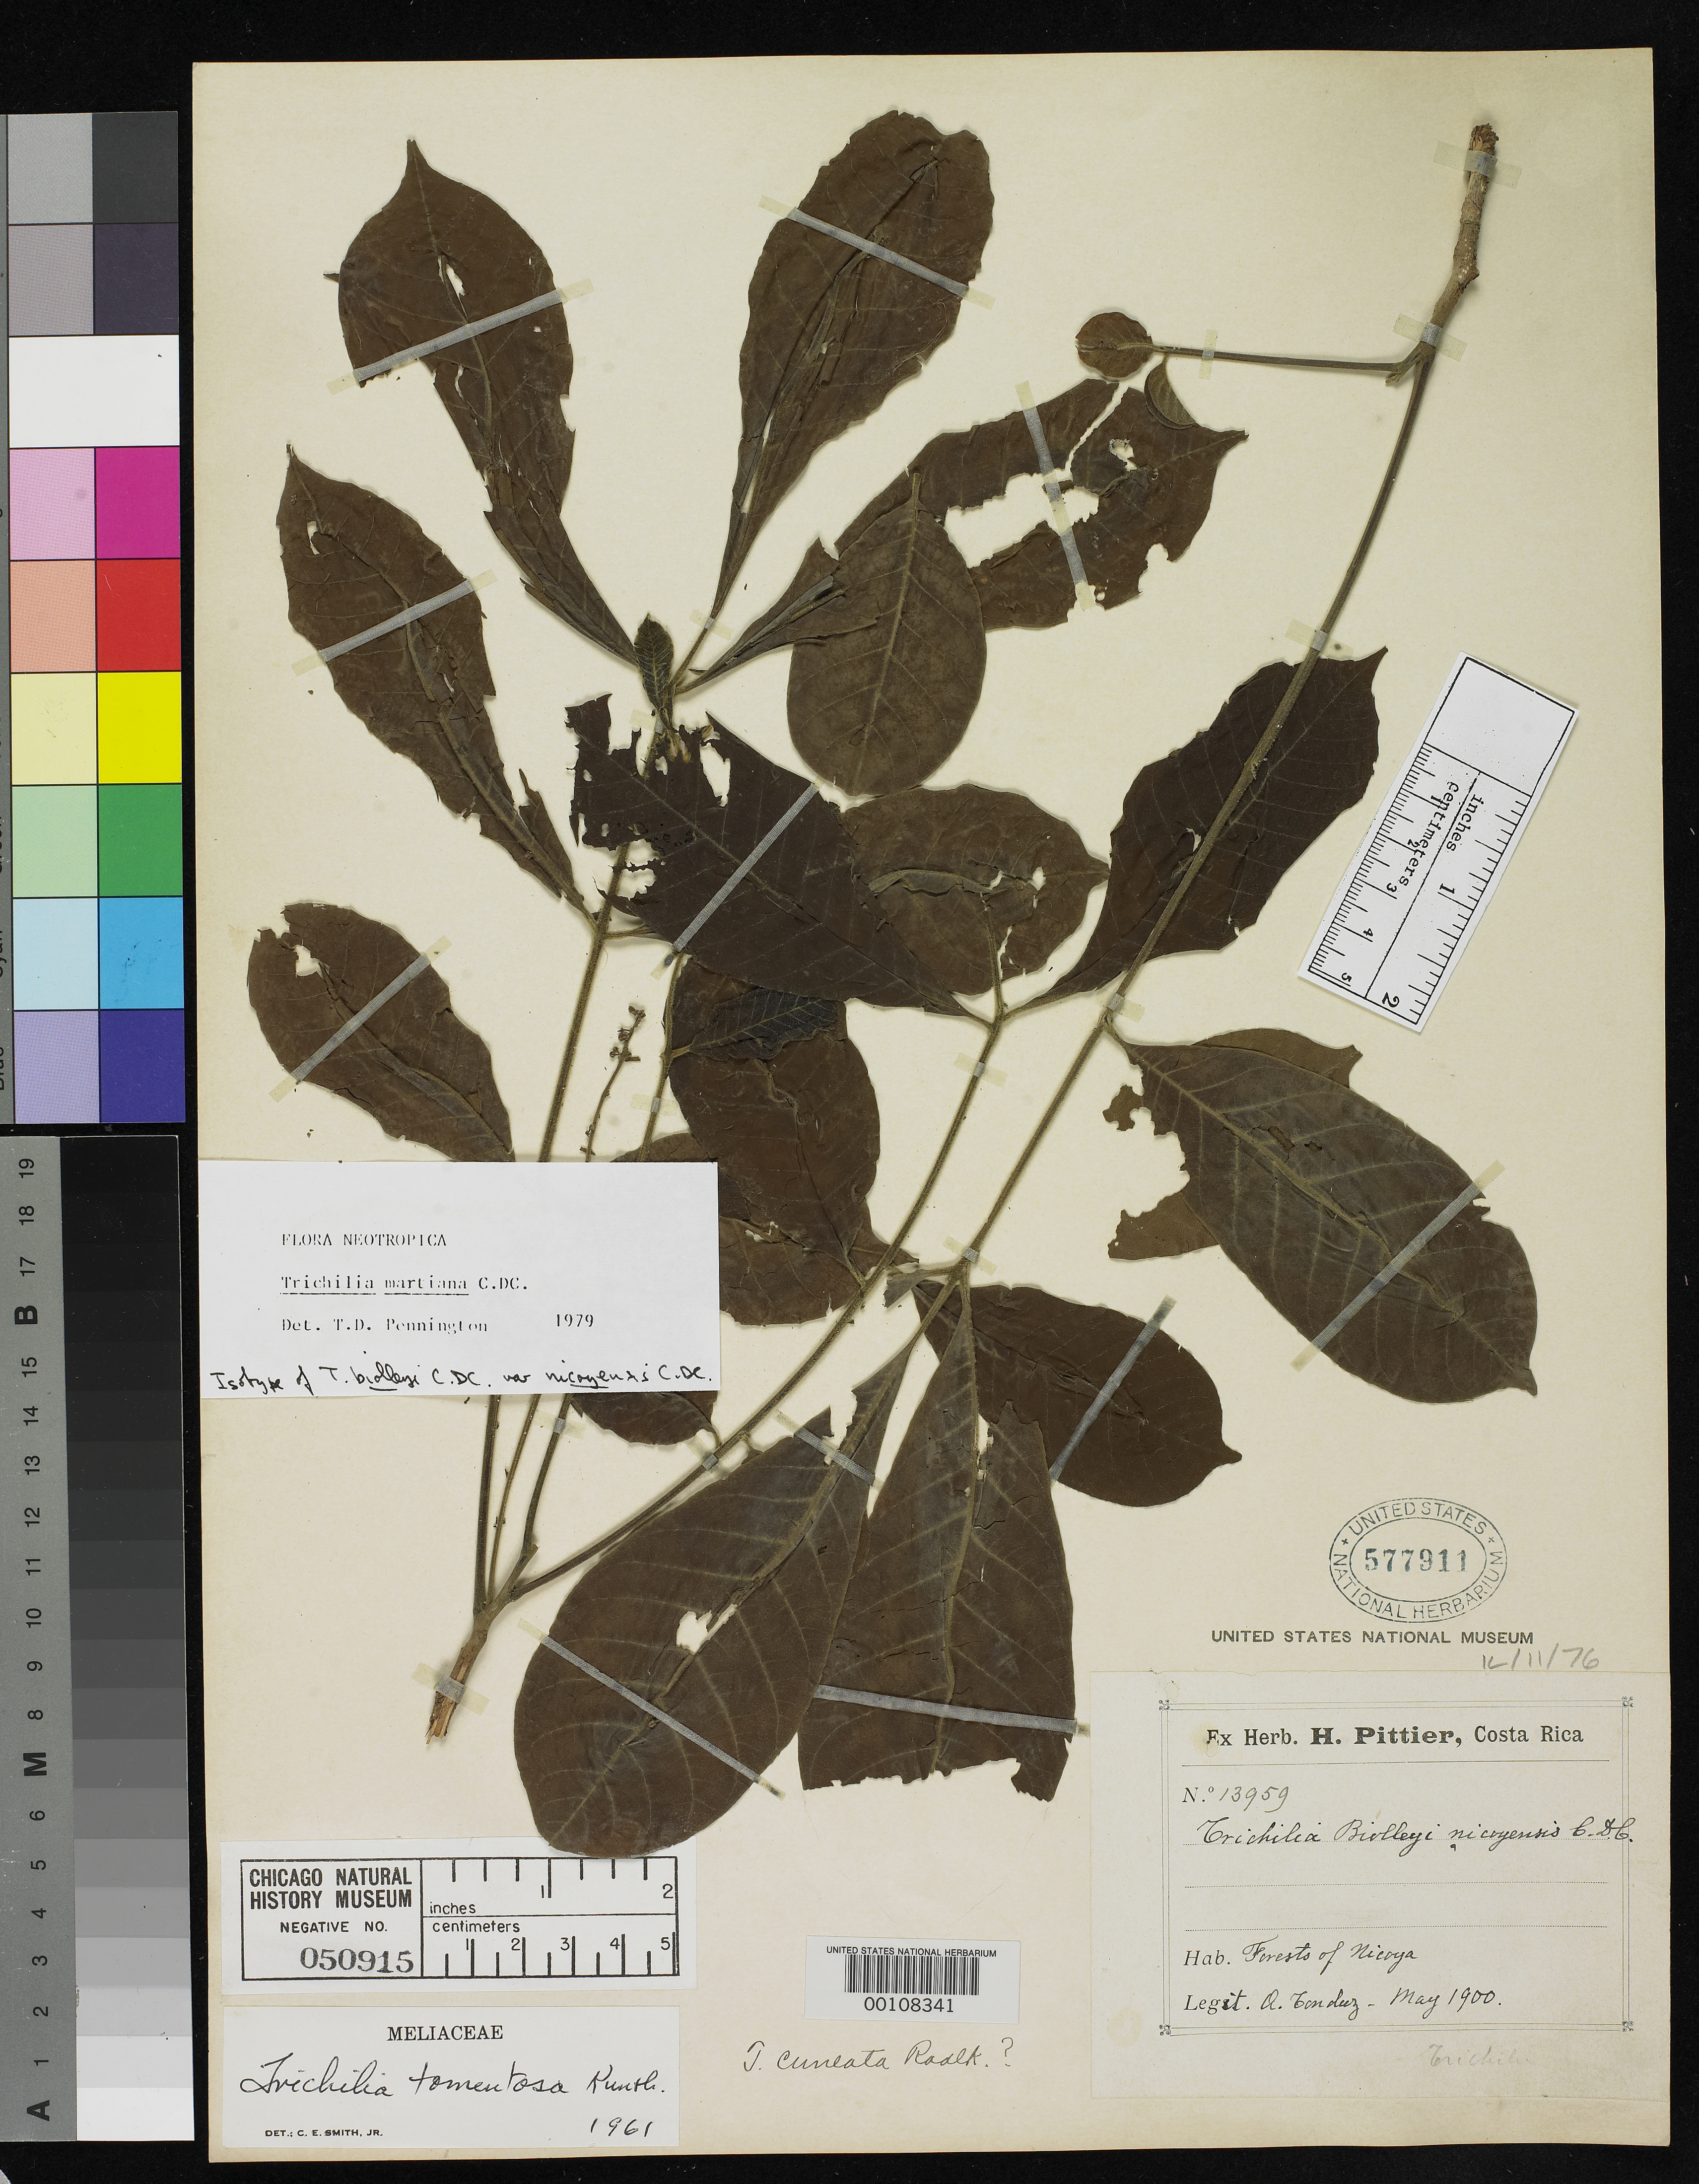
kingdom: Plantae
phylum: Tracheophyta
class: Magnoliopsida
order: Sapindales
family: Meliaceae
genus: Trichilia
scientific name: Trichilia biolleyi var. nicoyensis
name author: C. DC.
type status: Isotype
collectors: A. Tonduz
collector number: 13959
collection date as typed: May 1900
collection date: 1900-05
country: Costa Rica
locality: "Aux environs de Nicoya"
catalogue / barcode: US 577911